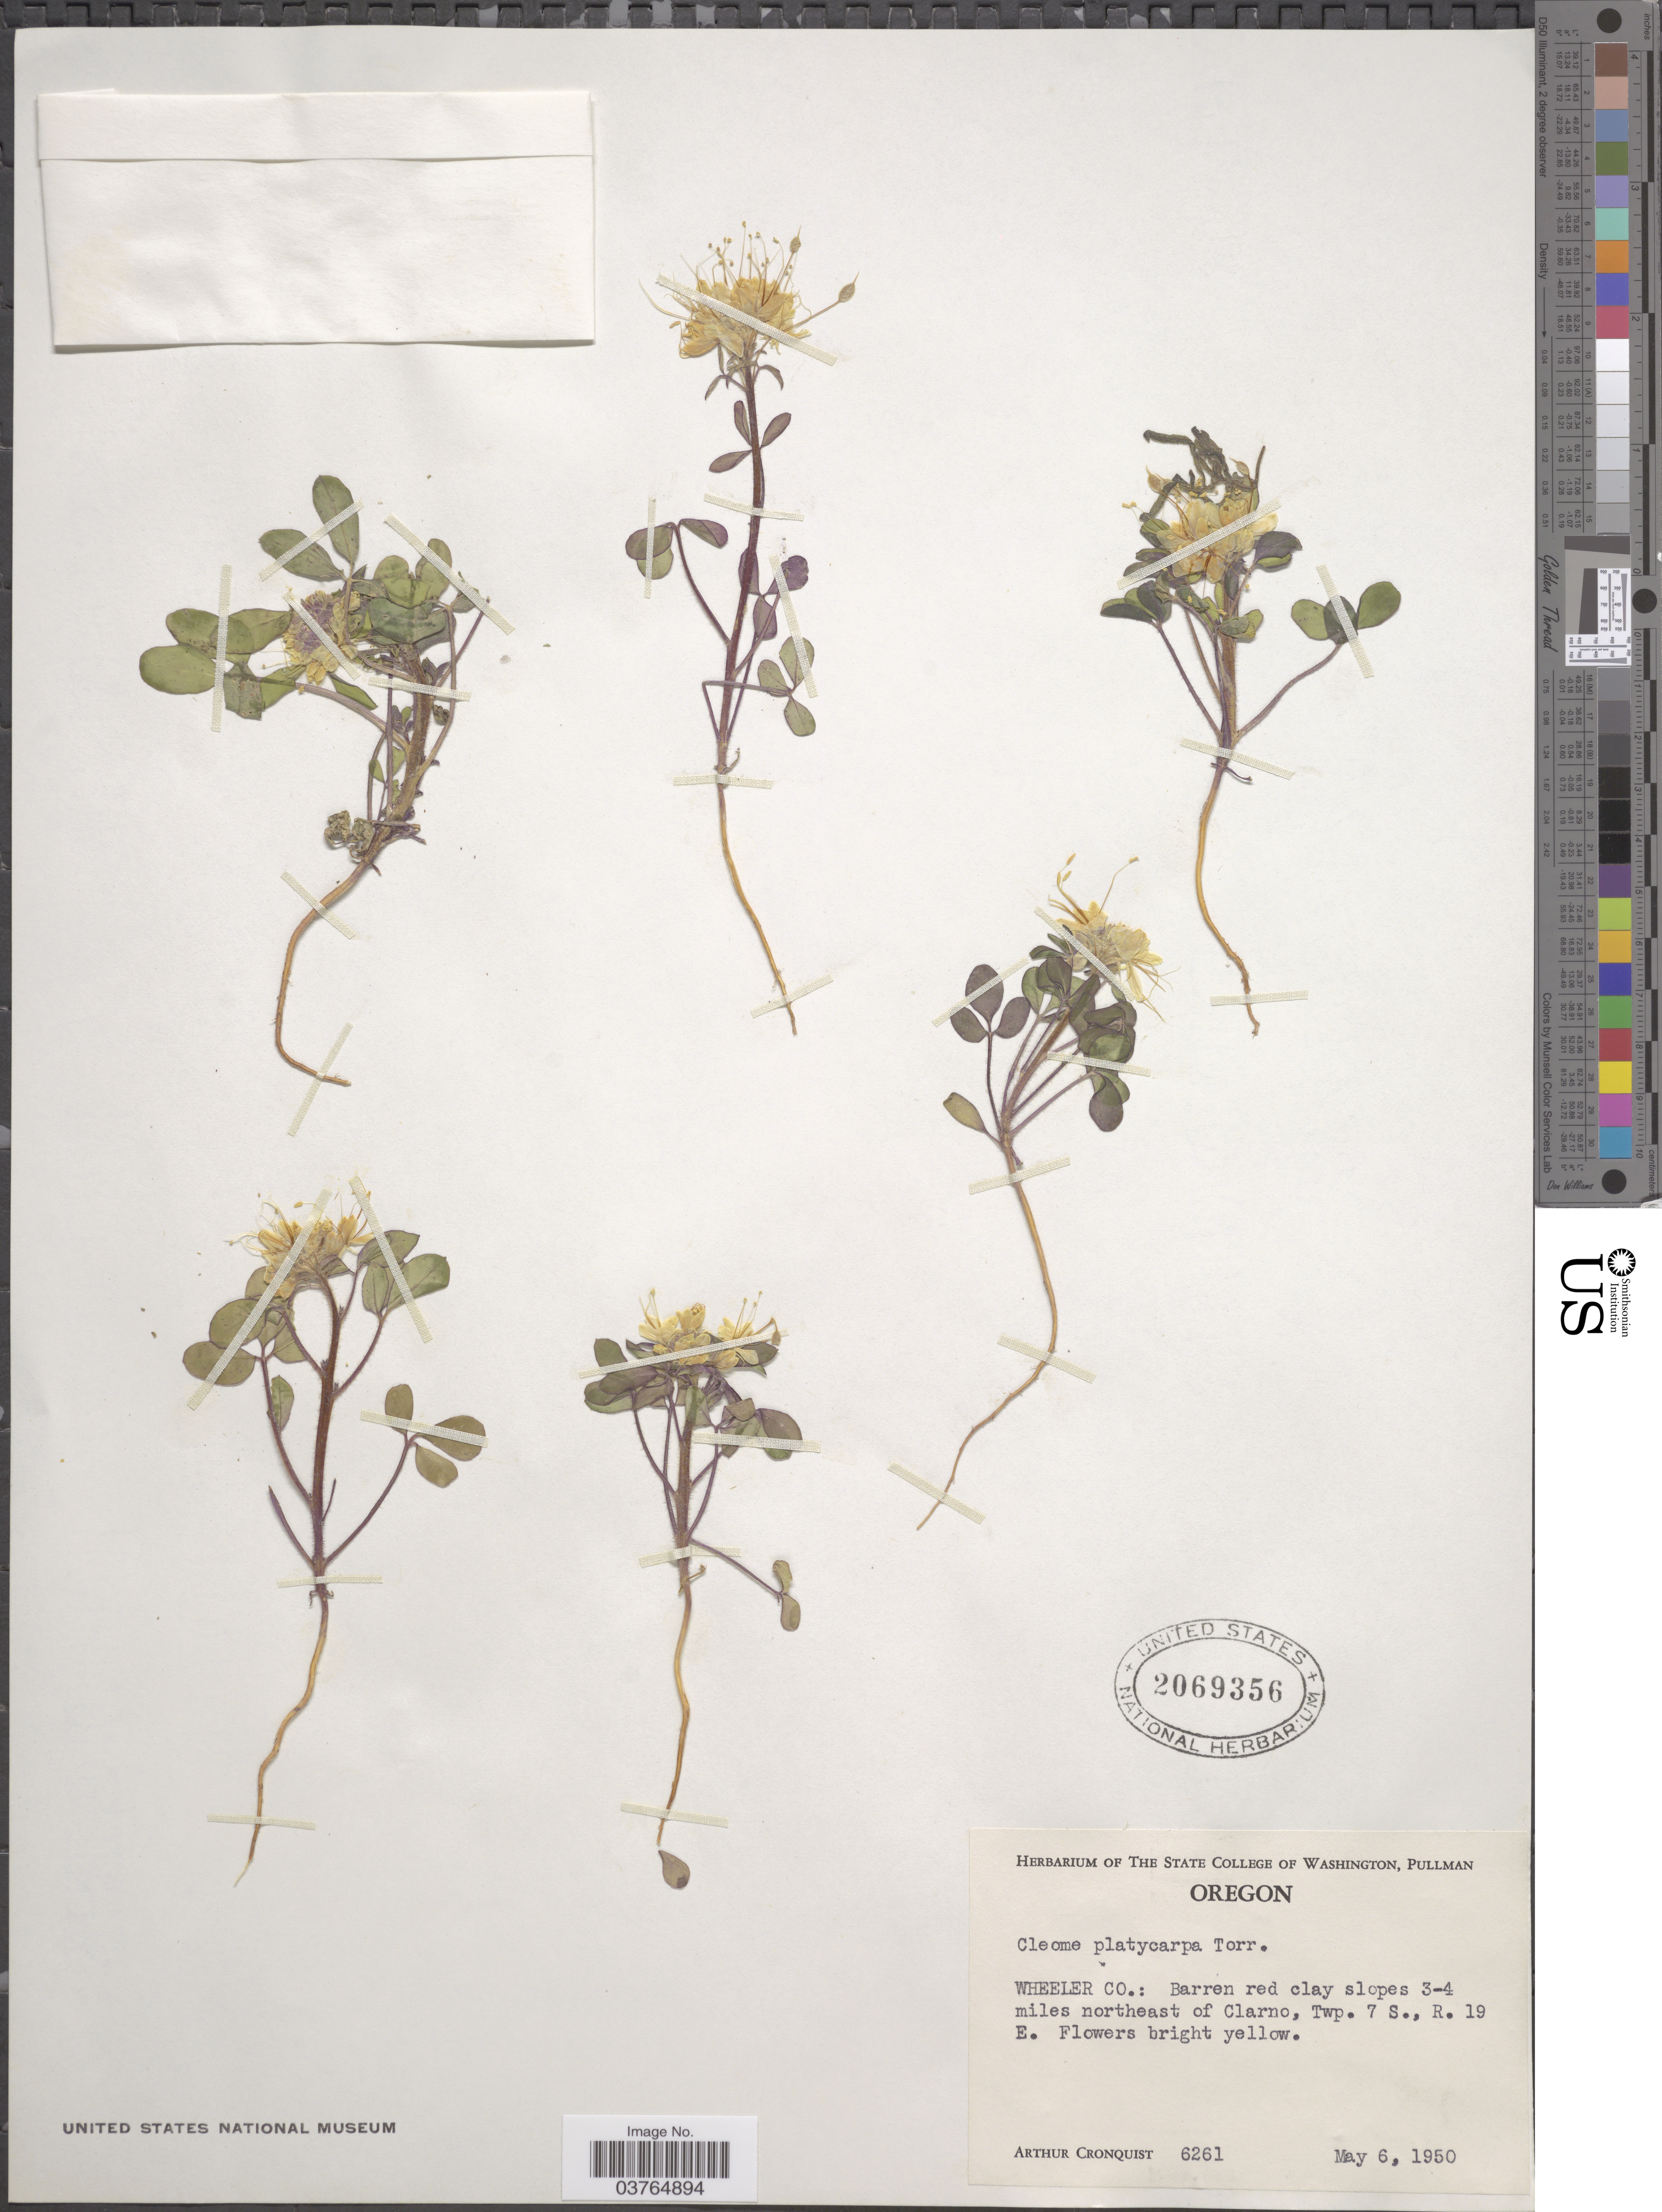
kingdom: Plantae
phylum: Tracheophyta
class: Magnoliopsida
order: Brassicales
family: Cleomaceae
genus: Cleomella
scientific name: Cleomella platycarpa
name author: (Torr.) Roalson & J.C. Hall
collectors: A. J. Cronquist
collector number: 6261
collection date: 1950-05-06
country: United States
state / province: Oregon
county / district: Wheeler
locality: Wheeler Co.: Barren red clay slopes 3-4 miles northeast of Clarno, Twp. 7 S., R. 19 E.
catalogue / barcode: US 2069356